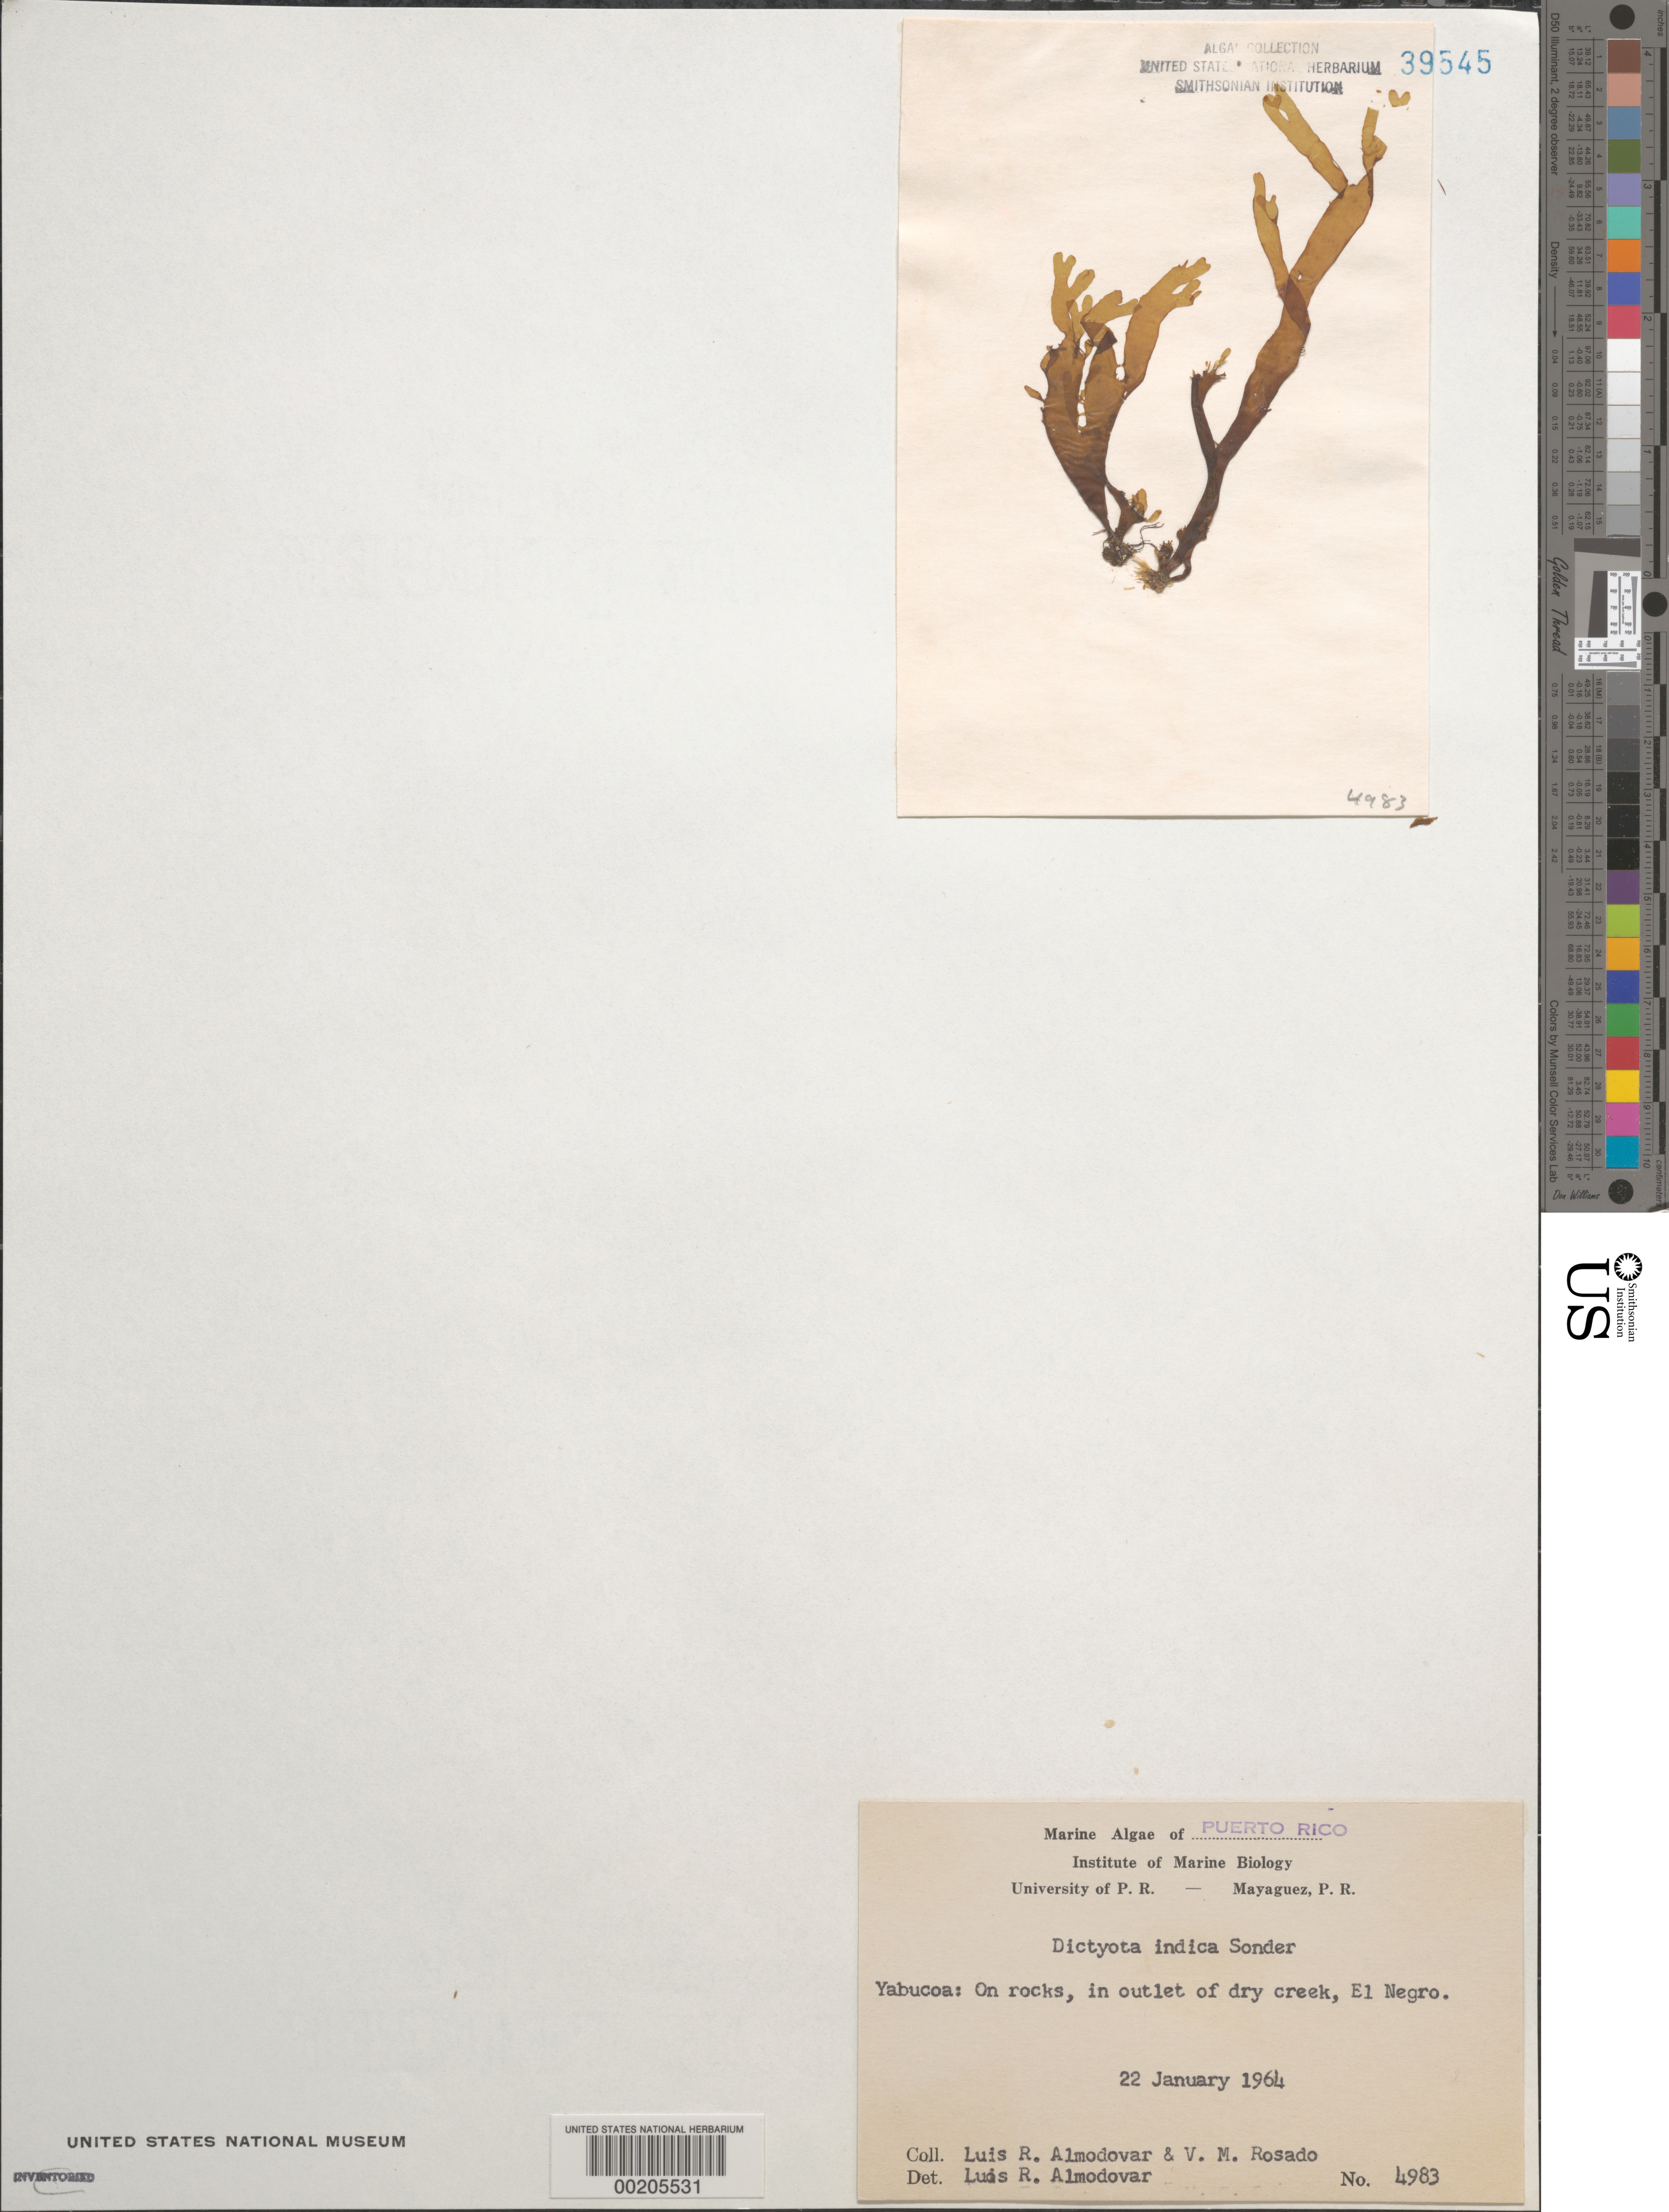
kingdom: Chromista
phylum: Ochrophyta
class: Phaeophyceae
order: Dictyotales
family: Dictyotaceae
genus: Dictyota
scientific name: Dictyota indica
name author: Anand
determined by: Almodovar, L. R.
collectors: L. Almodovar & V. Rosado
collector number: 4983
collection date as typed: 22 Jan 1964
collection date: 1964-01-22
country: Puerto Rico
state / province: Yabucoa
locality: El Negro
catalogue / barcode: US 39545